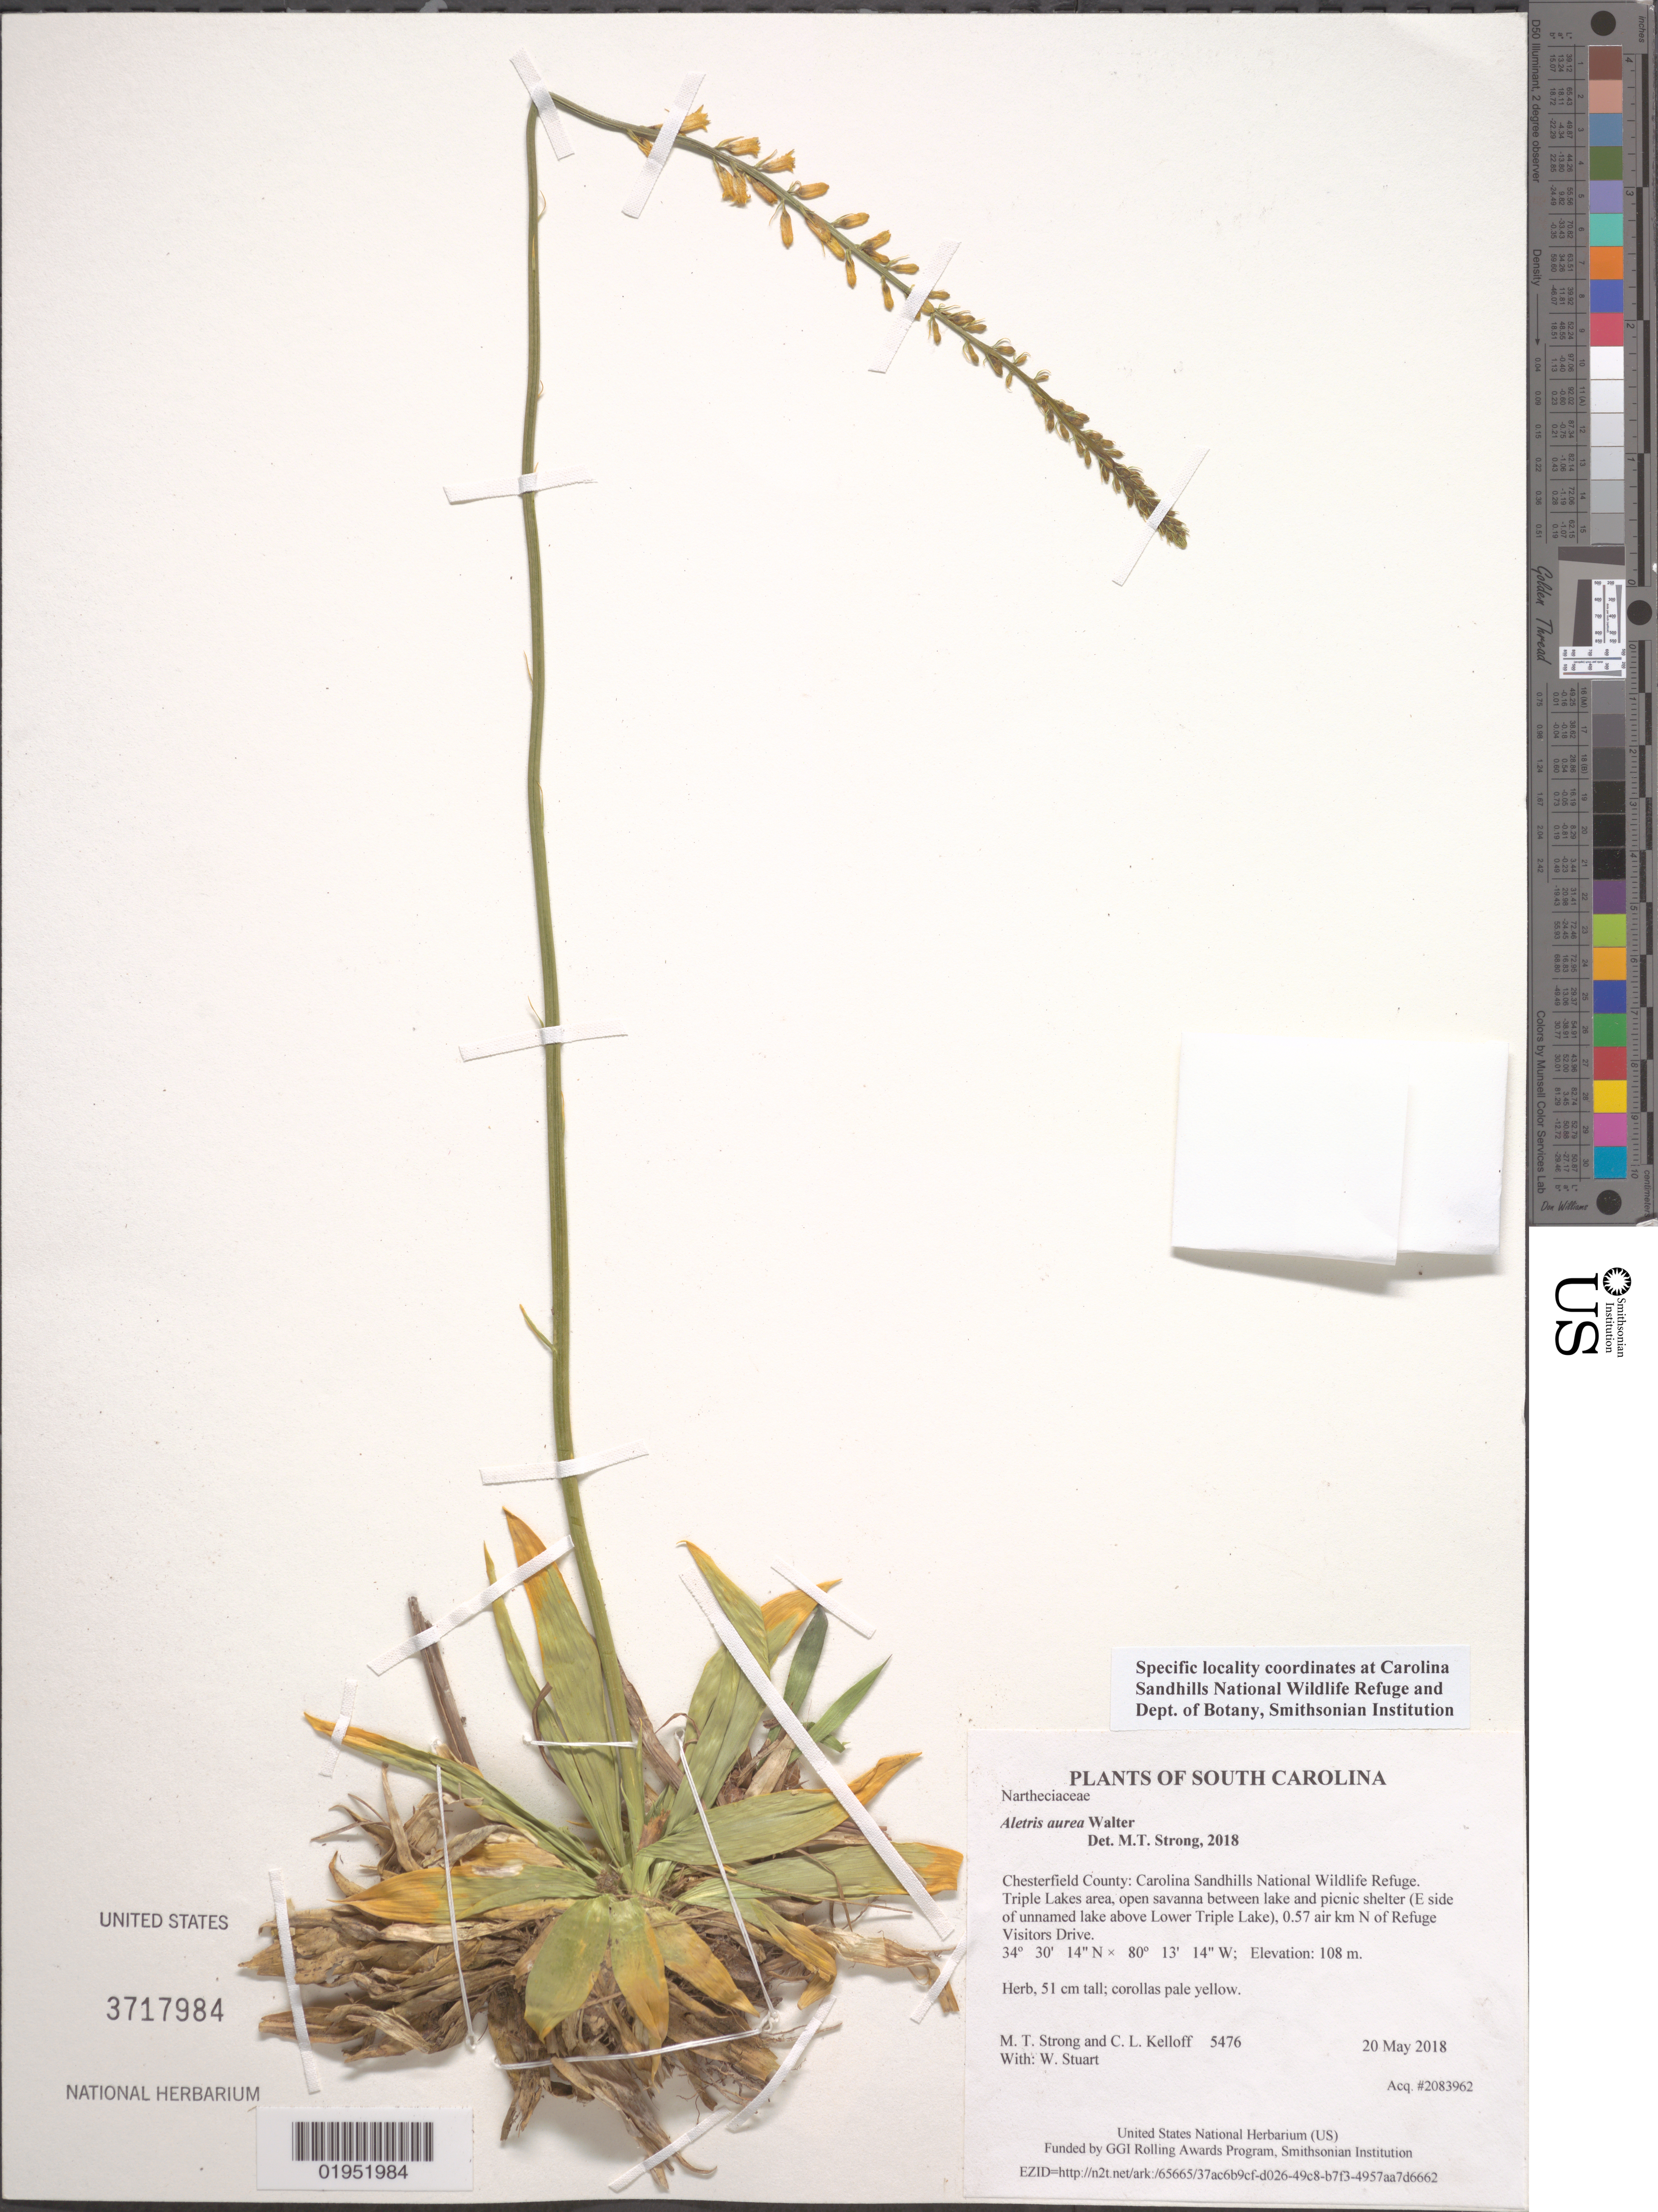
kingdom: Plantae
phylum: Tracheophyta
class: Liliopsida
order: Dioscoreales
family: Nartheciaceae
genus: Aletris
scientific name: Aletris aurea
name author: Walter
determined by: Strong, Mark T., (BOT), Smithsonian Institution - National Museum of Natural History (UNITED STATES)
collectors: M. T. Strong, C. L. Kelloff & W. Stuart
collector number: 5476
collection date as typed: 20 May 2018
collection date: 2018-05-20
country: United States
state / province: South Carolina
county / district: Chesterfield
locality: Carolina Sandhills National Wildlife Refuge. Triple Lakes area, open savanna between lake and picnic shelter (E side of unnamed lake above Lower Triple Lake), 0.57 air km N of Refuge Visitors Drive.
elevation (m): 108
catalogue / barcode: US 3717984